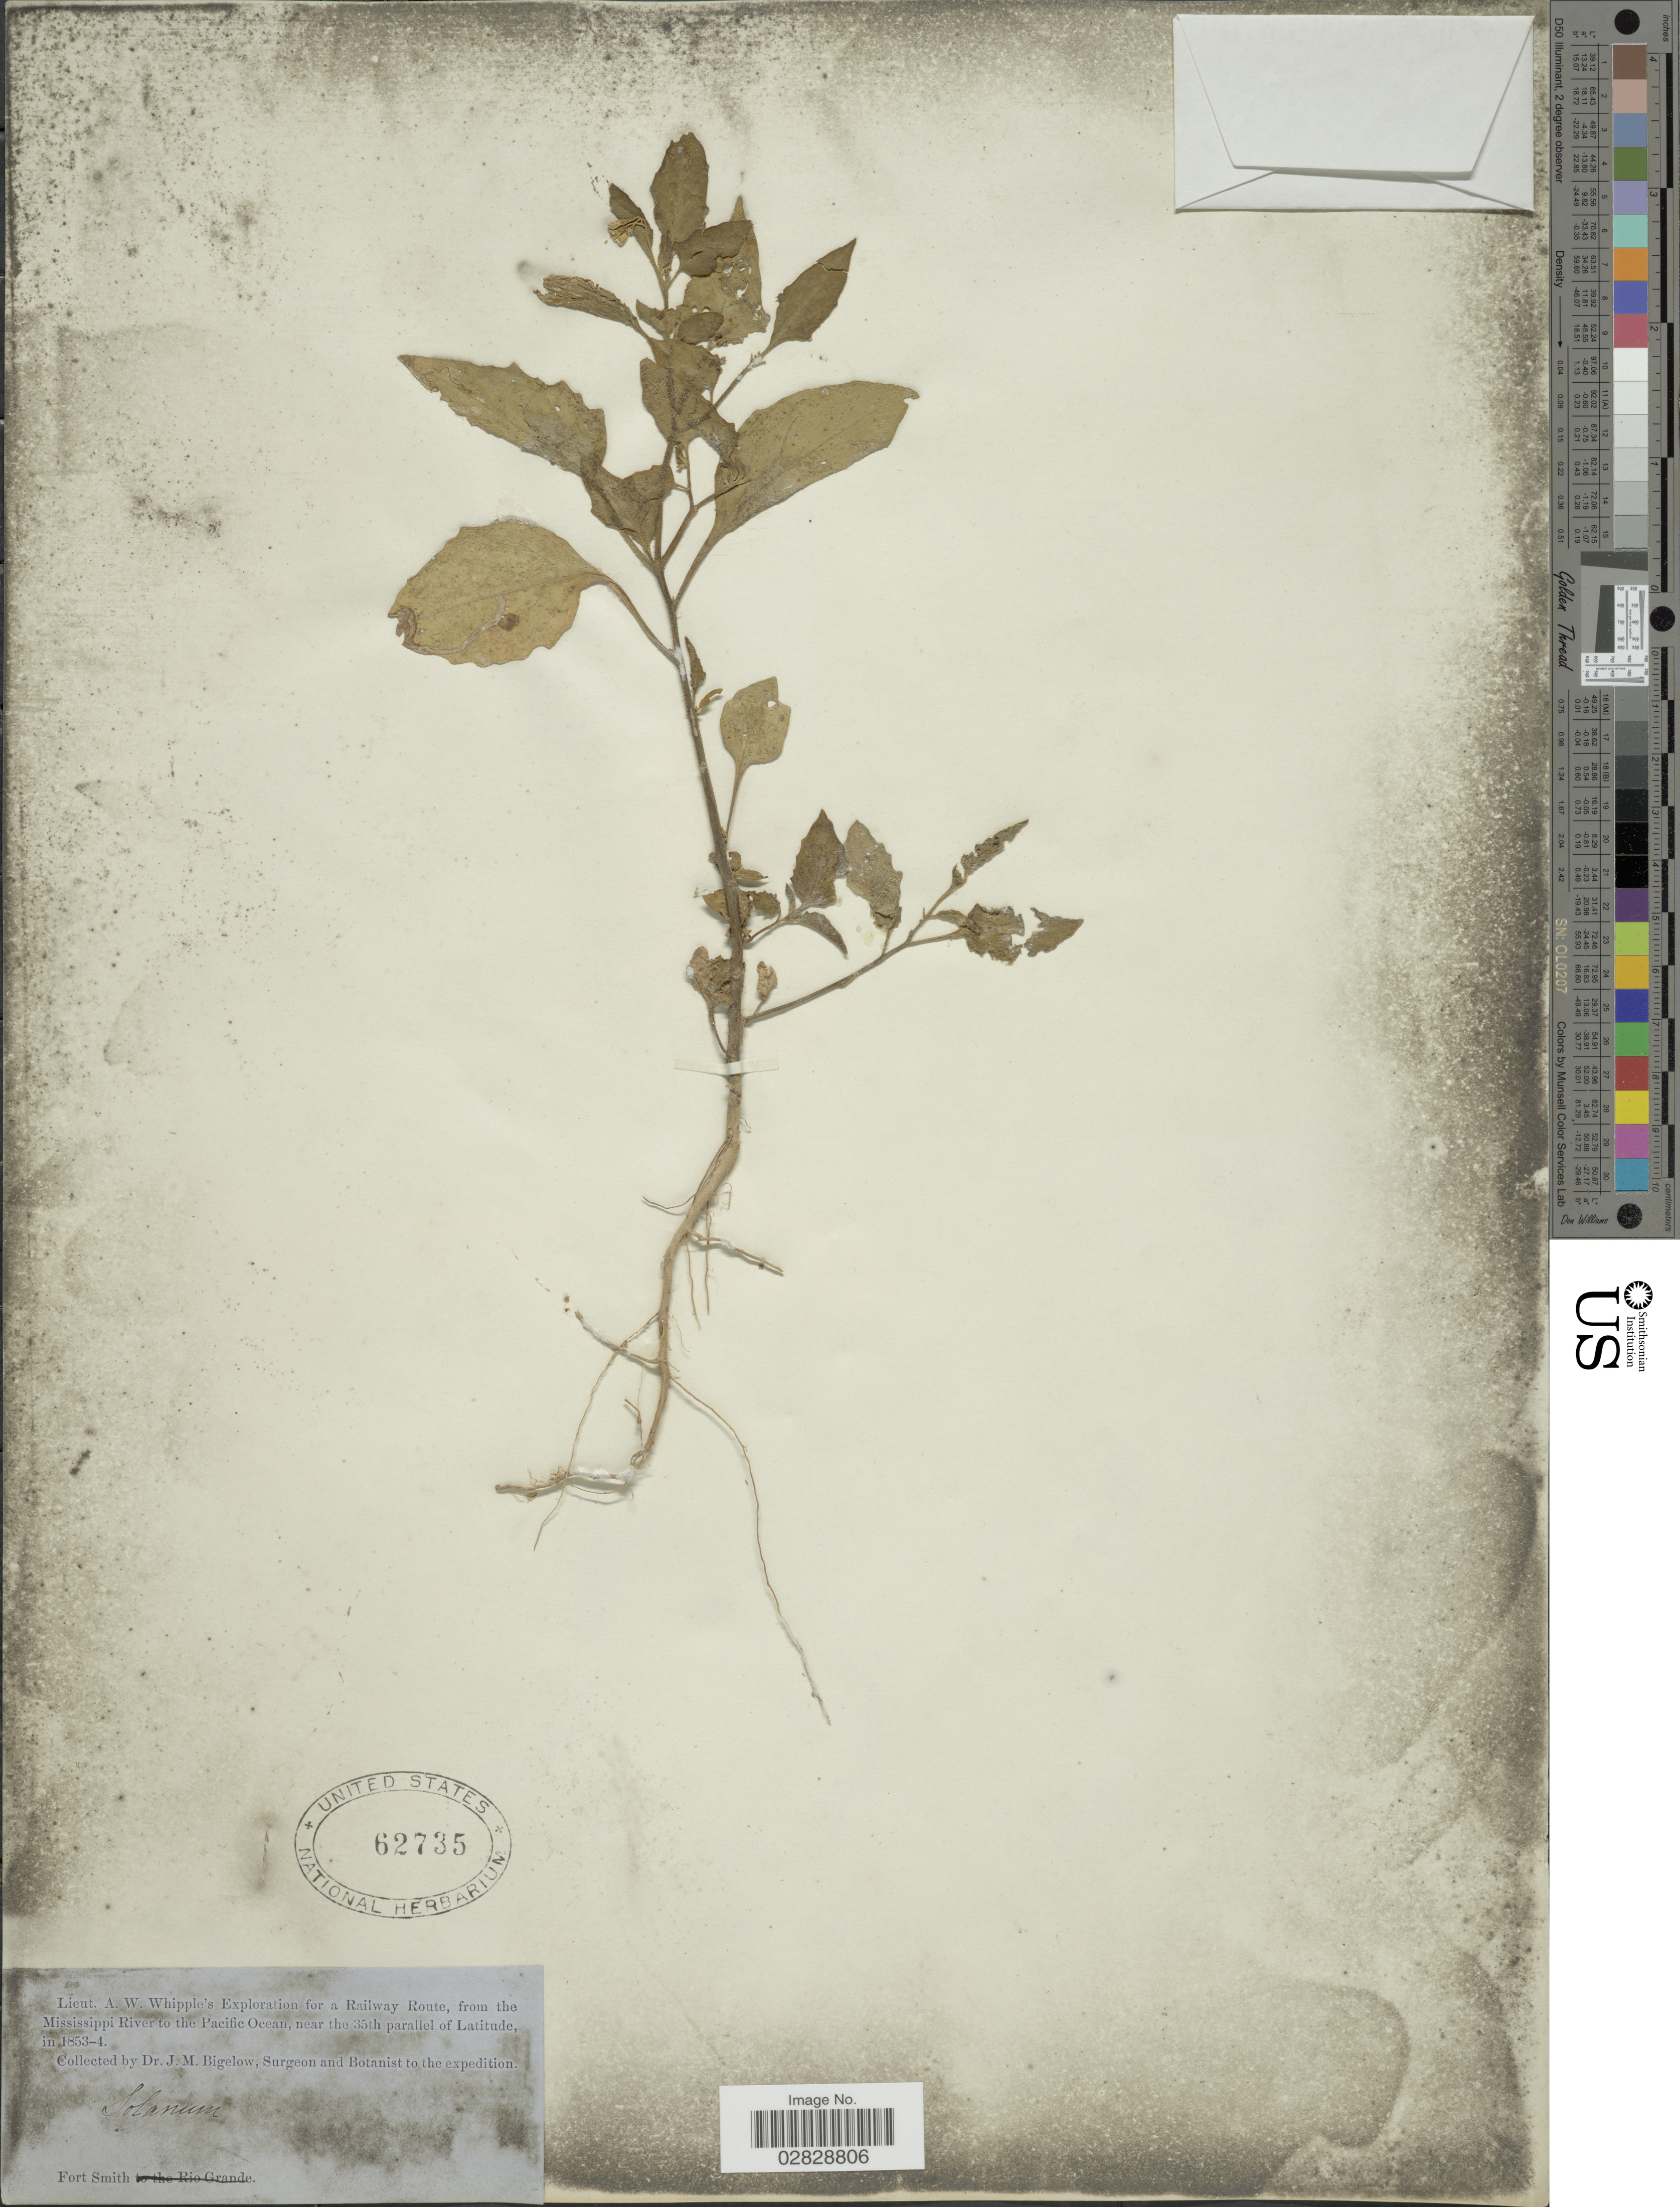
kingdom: Plantae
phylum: Tracheophyta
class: Magnoliopsida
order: Solanales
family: Solanaceae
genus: Solanum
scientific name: Solanum emulans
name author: Raf.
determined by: Knapp, S. D.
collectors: J. M. Bigelow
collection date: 1853/1854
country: United States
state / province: Arkansas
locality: A Railway Route, from the Mississippi River to the Pacific Ocean, near the 35th parallel of Latitude. Fort Smith.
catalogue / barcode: US 62735